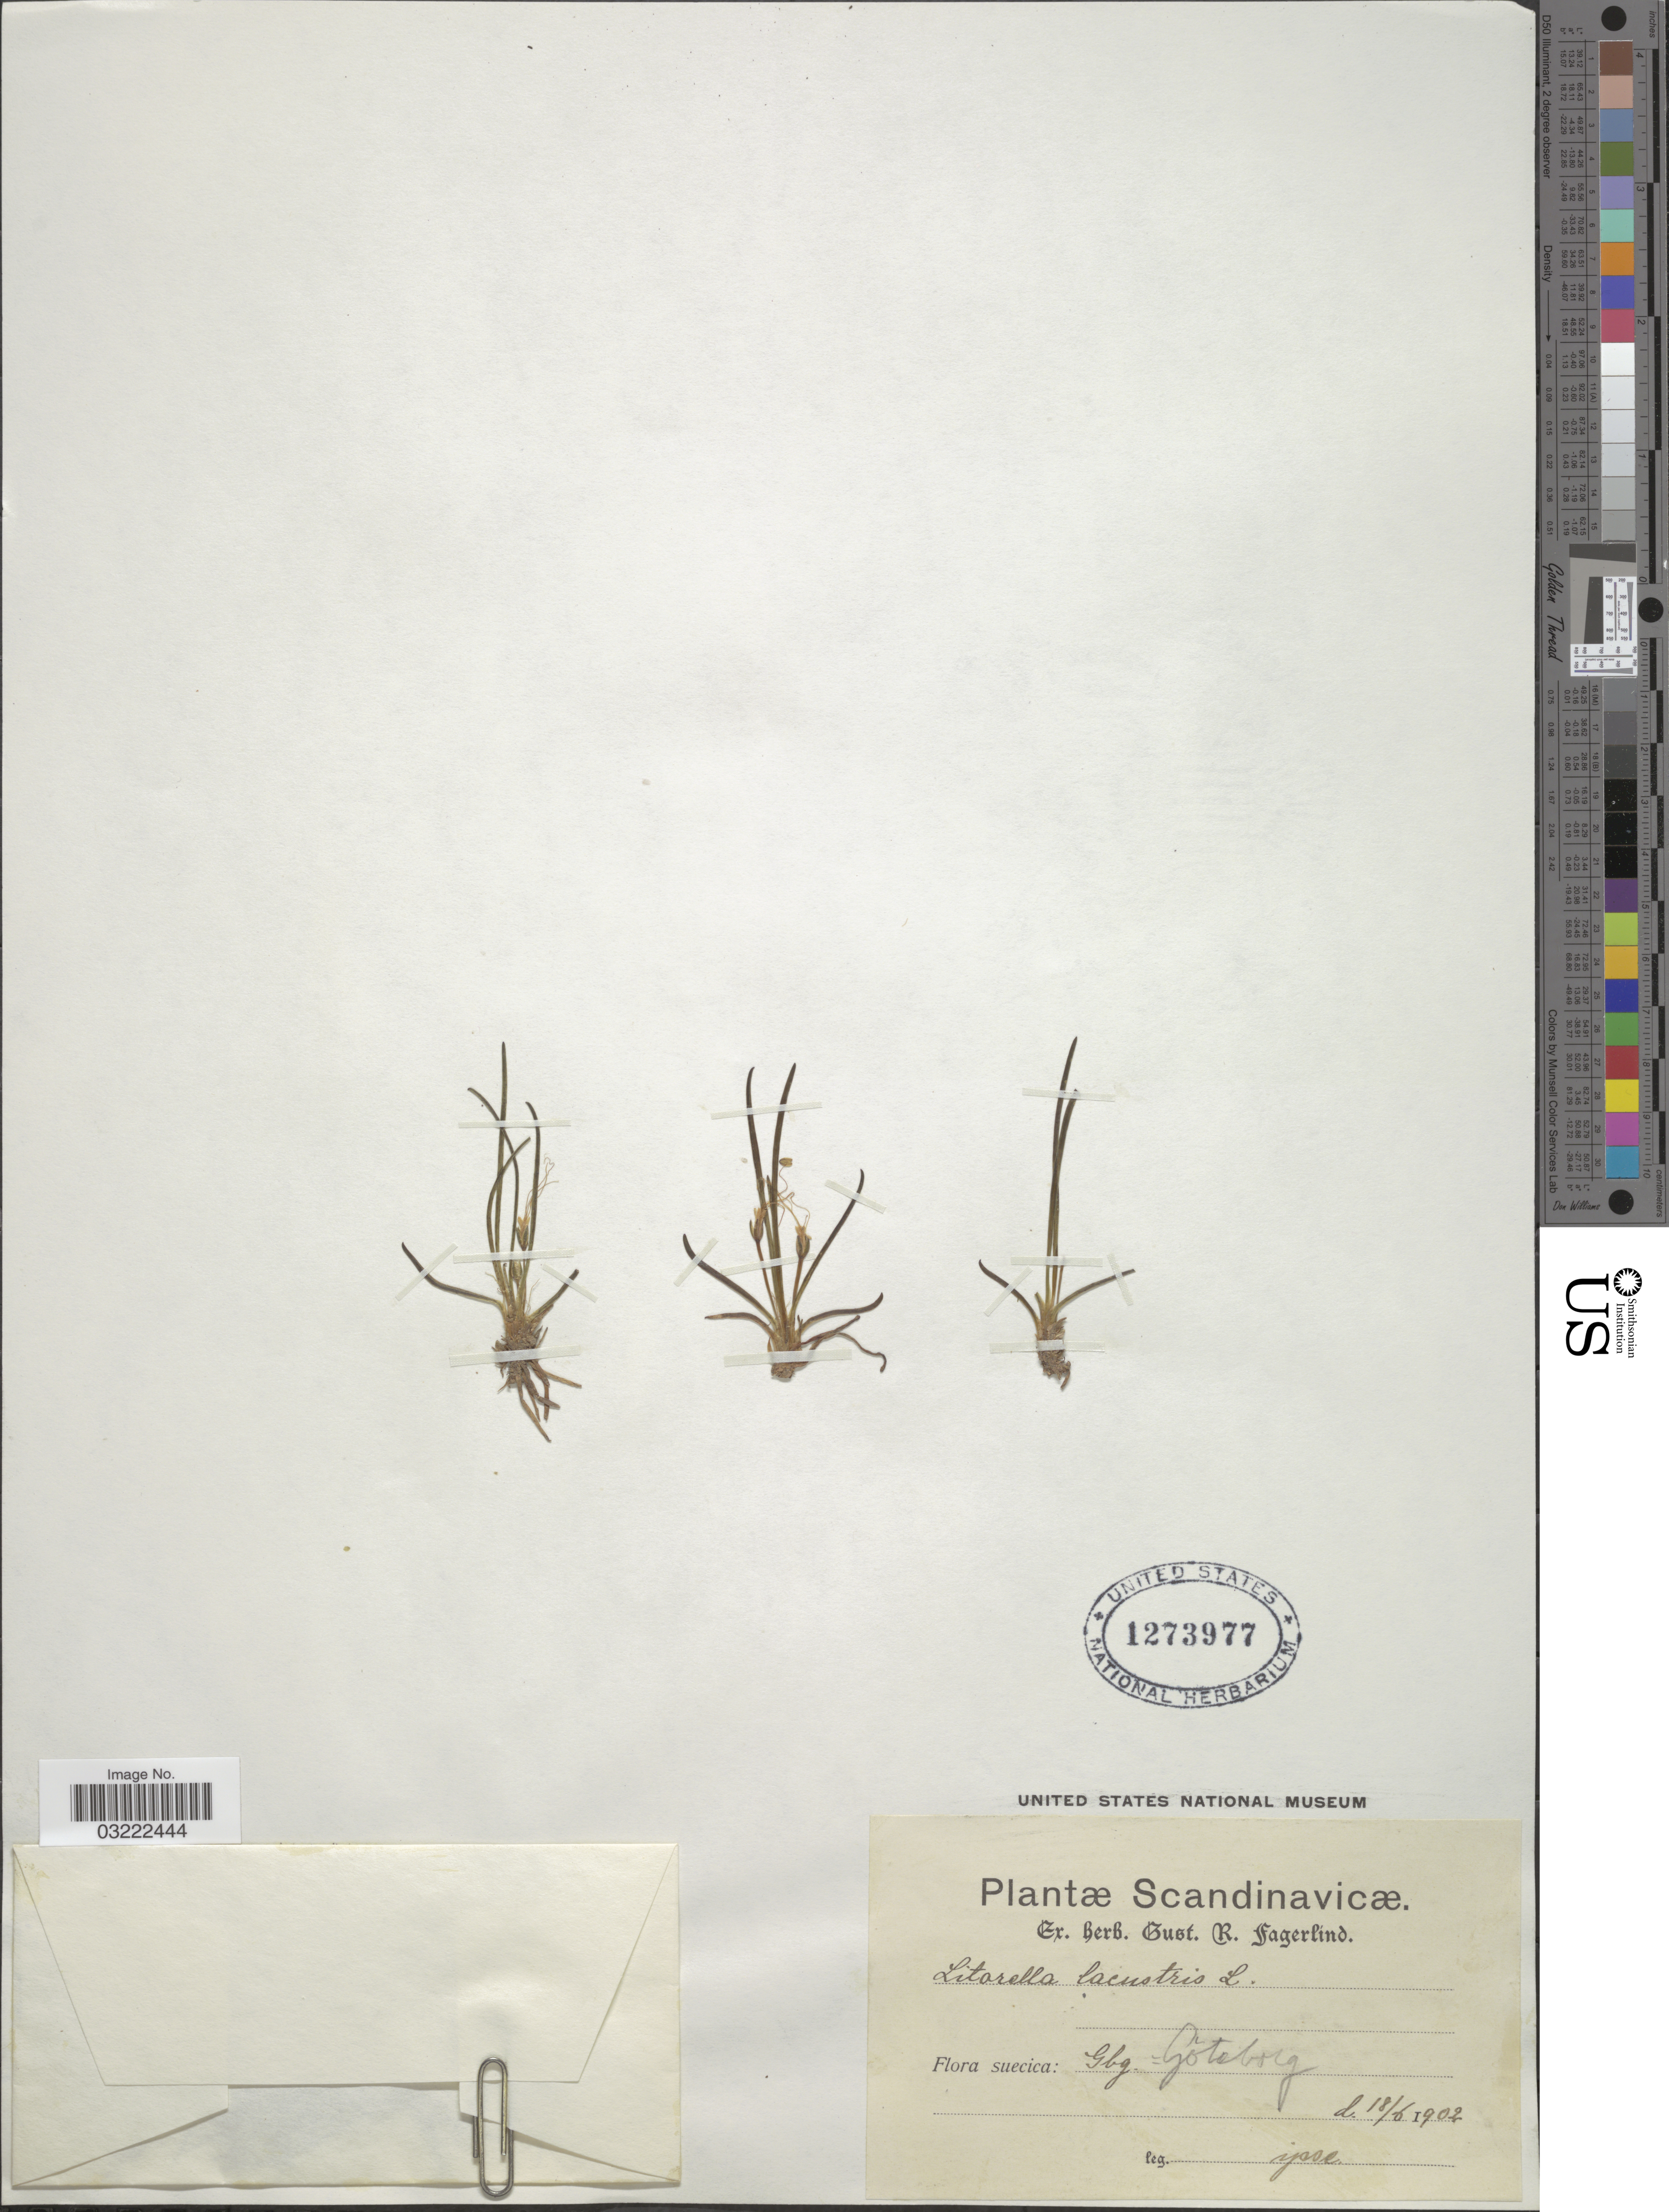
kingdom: Plantae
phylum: Tracheophyta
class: Magnoliopsida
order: Lamiales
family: Plantaginaceae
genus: Littorella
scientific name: Littorella lacustris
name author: L.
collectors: C. Fagerlind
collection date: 1902-06-18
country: Sweden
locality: Scandinavicæ, Suecica: Gbg = Goteborg.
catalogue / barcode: US 1273977